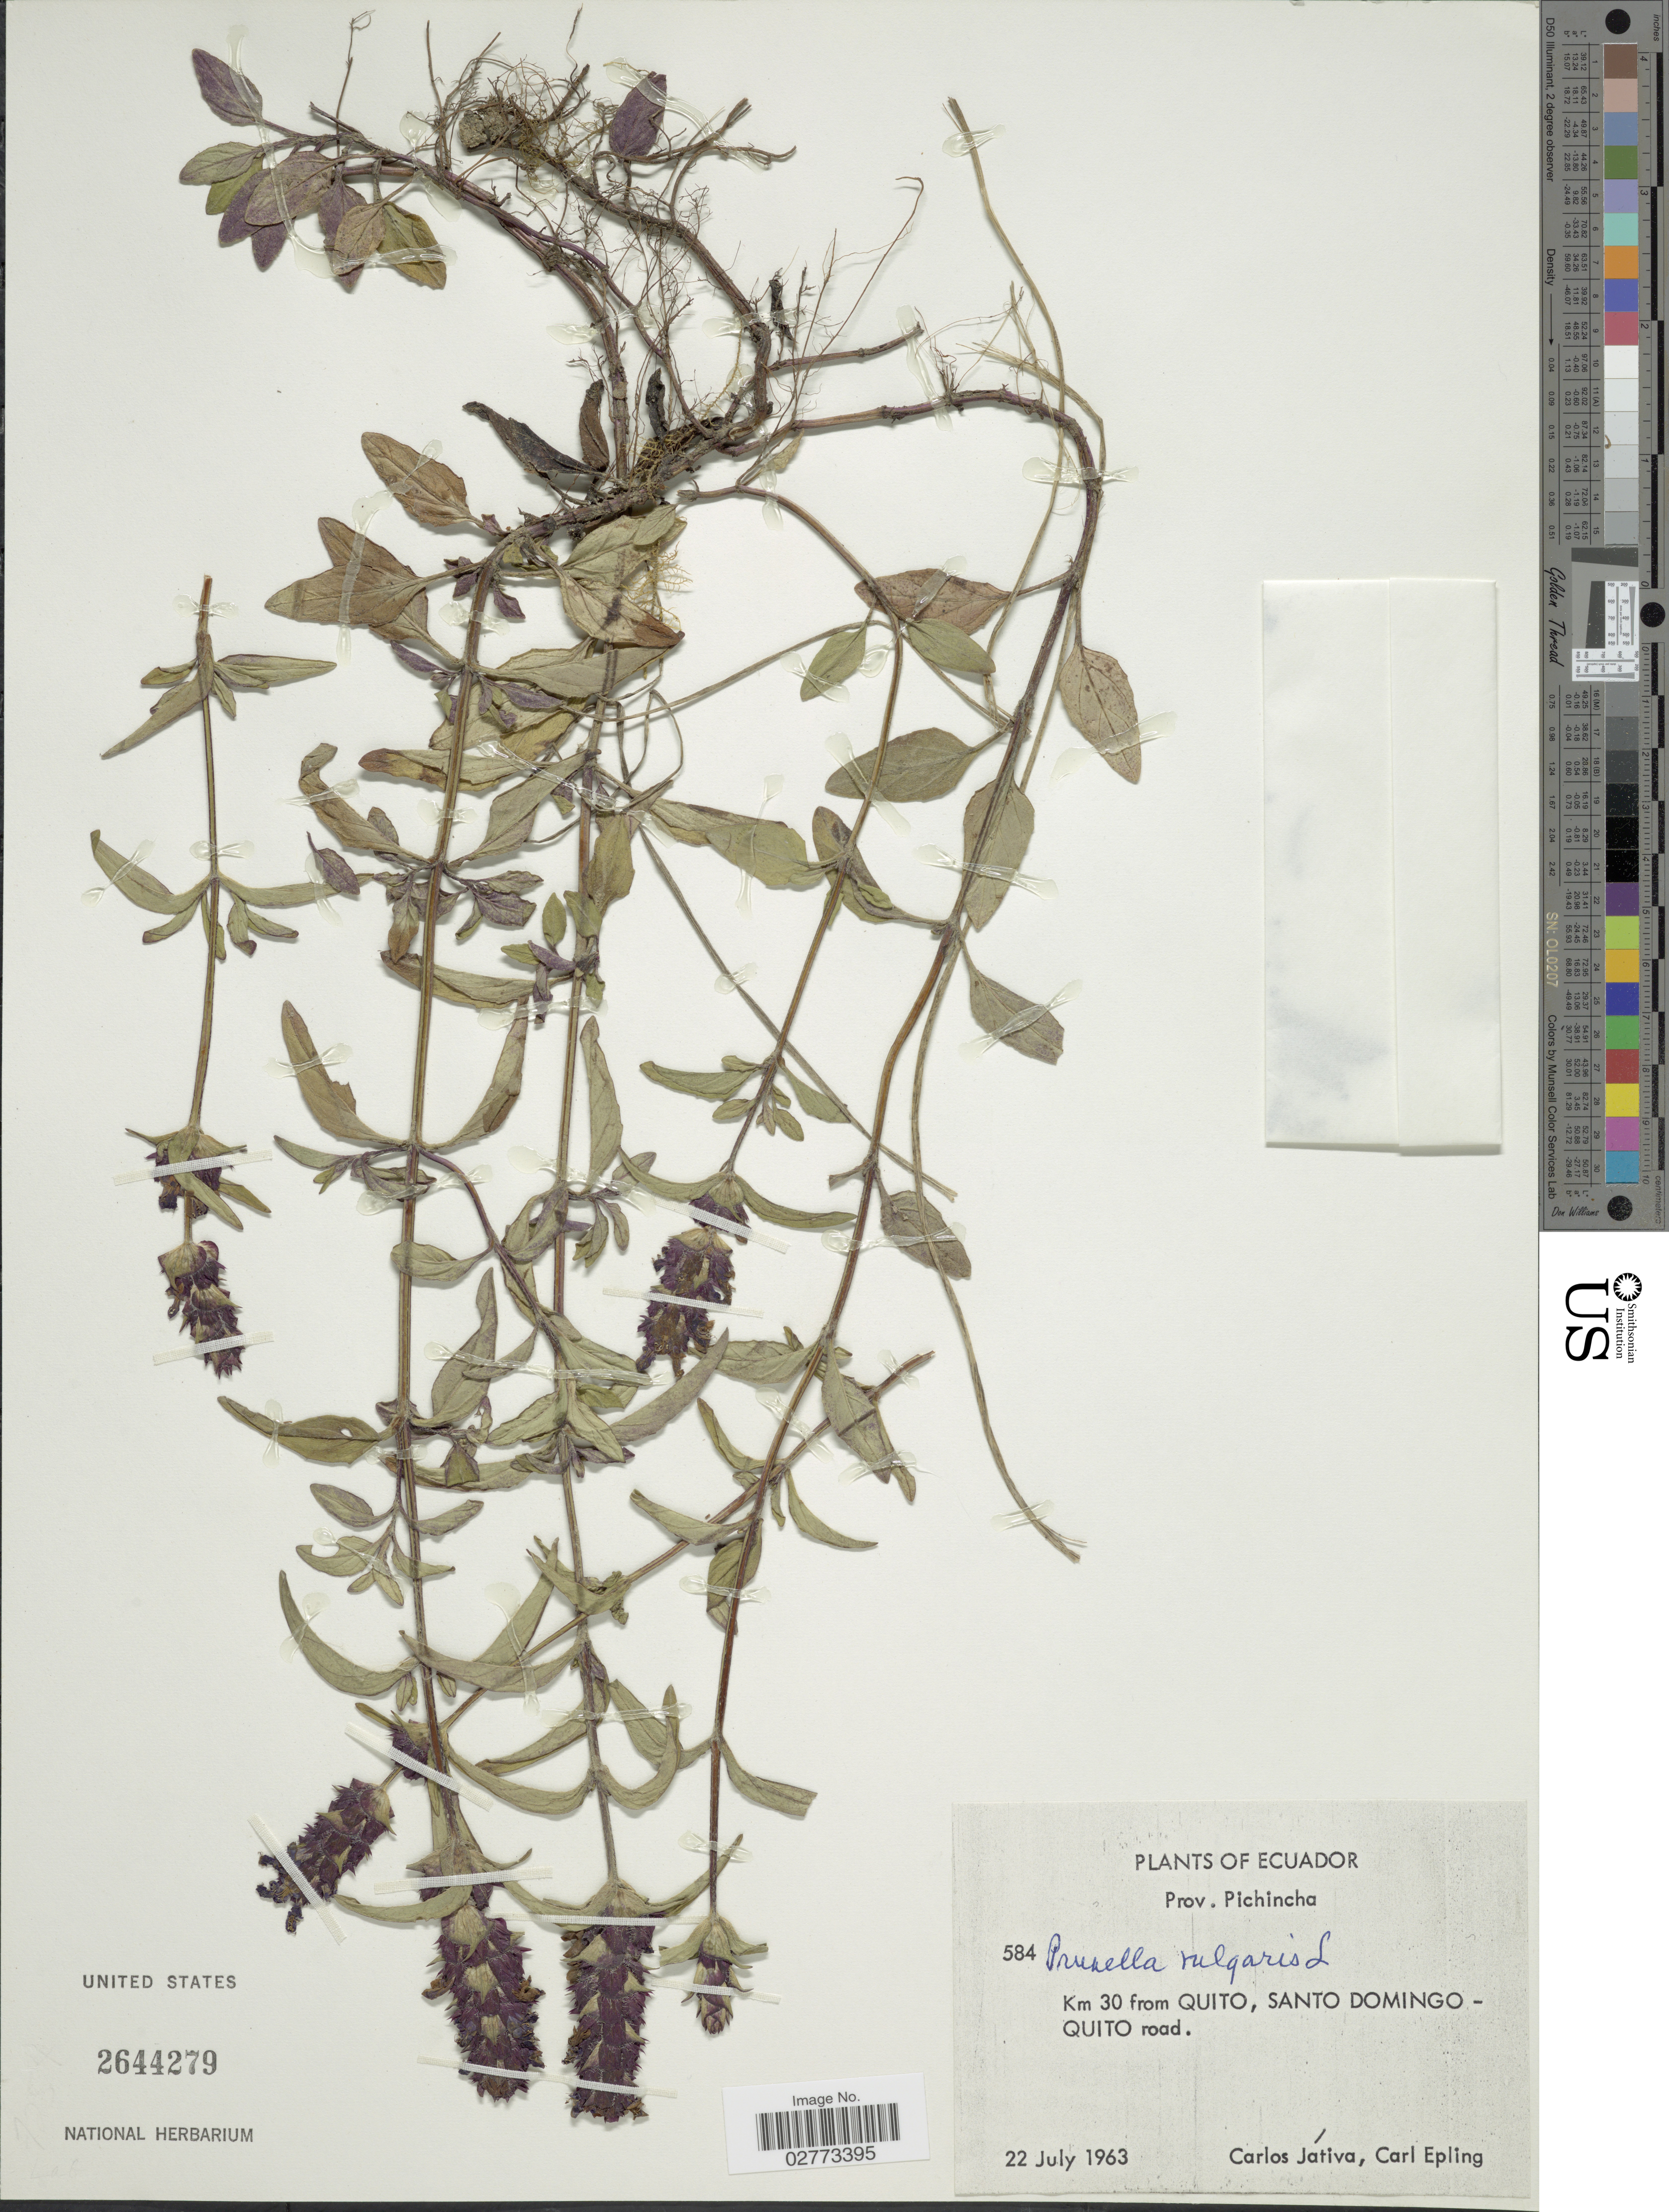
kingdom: Plantae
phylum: Tracheophyta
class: Magnoliopsida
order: Lamiales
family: Lamiaceae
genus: Prunella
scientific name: Prunella vulgaris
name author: L.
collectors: C. D. Játiva & C. C. Epling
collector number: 584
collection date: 1963-07-22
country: Ecuador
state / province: Pichincha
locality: Km 30 from Quito, Santo Domingo-Quito road.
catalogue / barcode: US 2644279